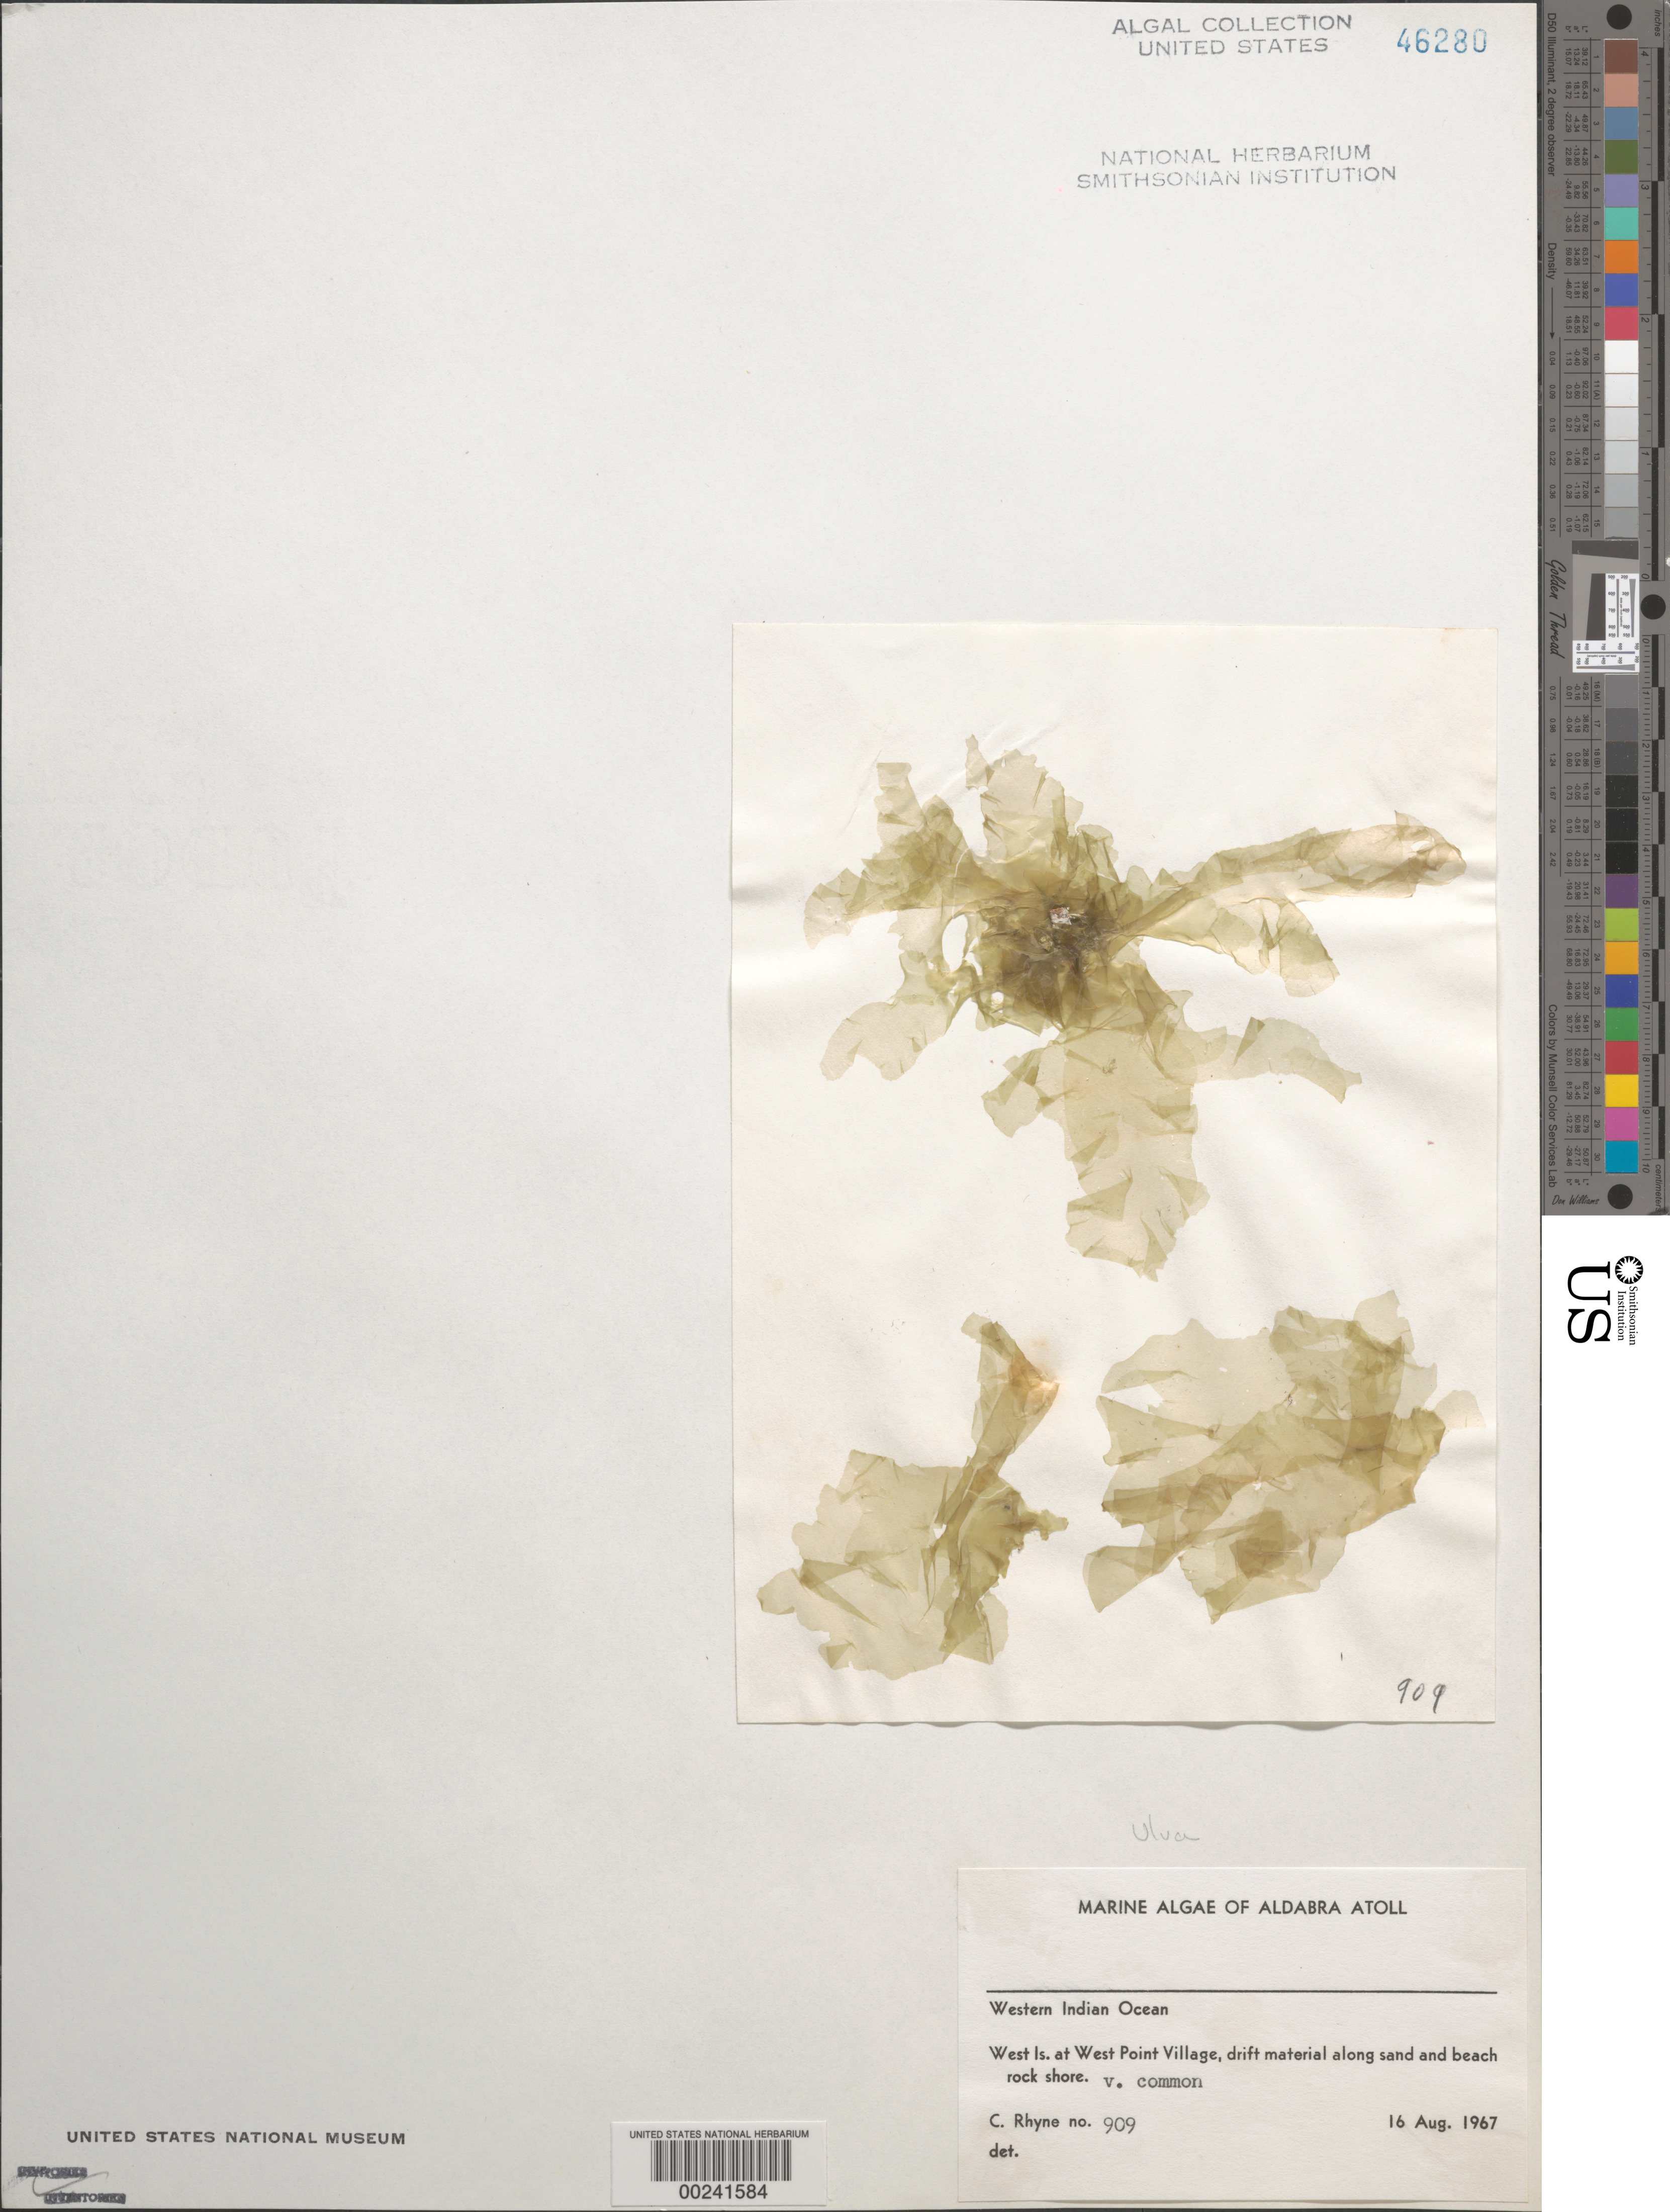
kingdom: Plantae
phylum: Chlorophyta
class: Ulvophyceae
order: Ulvales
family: Ulvaceae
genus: Ulva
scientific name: Ulva sp.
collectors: C. Rhyne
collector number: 909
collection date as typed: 16 Aug 1967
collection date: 1967-08-16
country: Seychelles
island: Aldabra Atoll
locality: West Islet, West Point Village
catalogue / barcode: US 46280